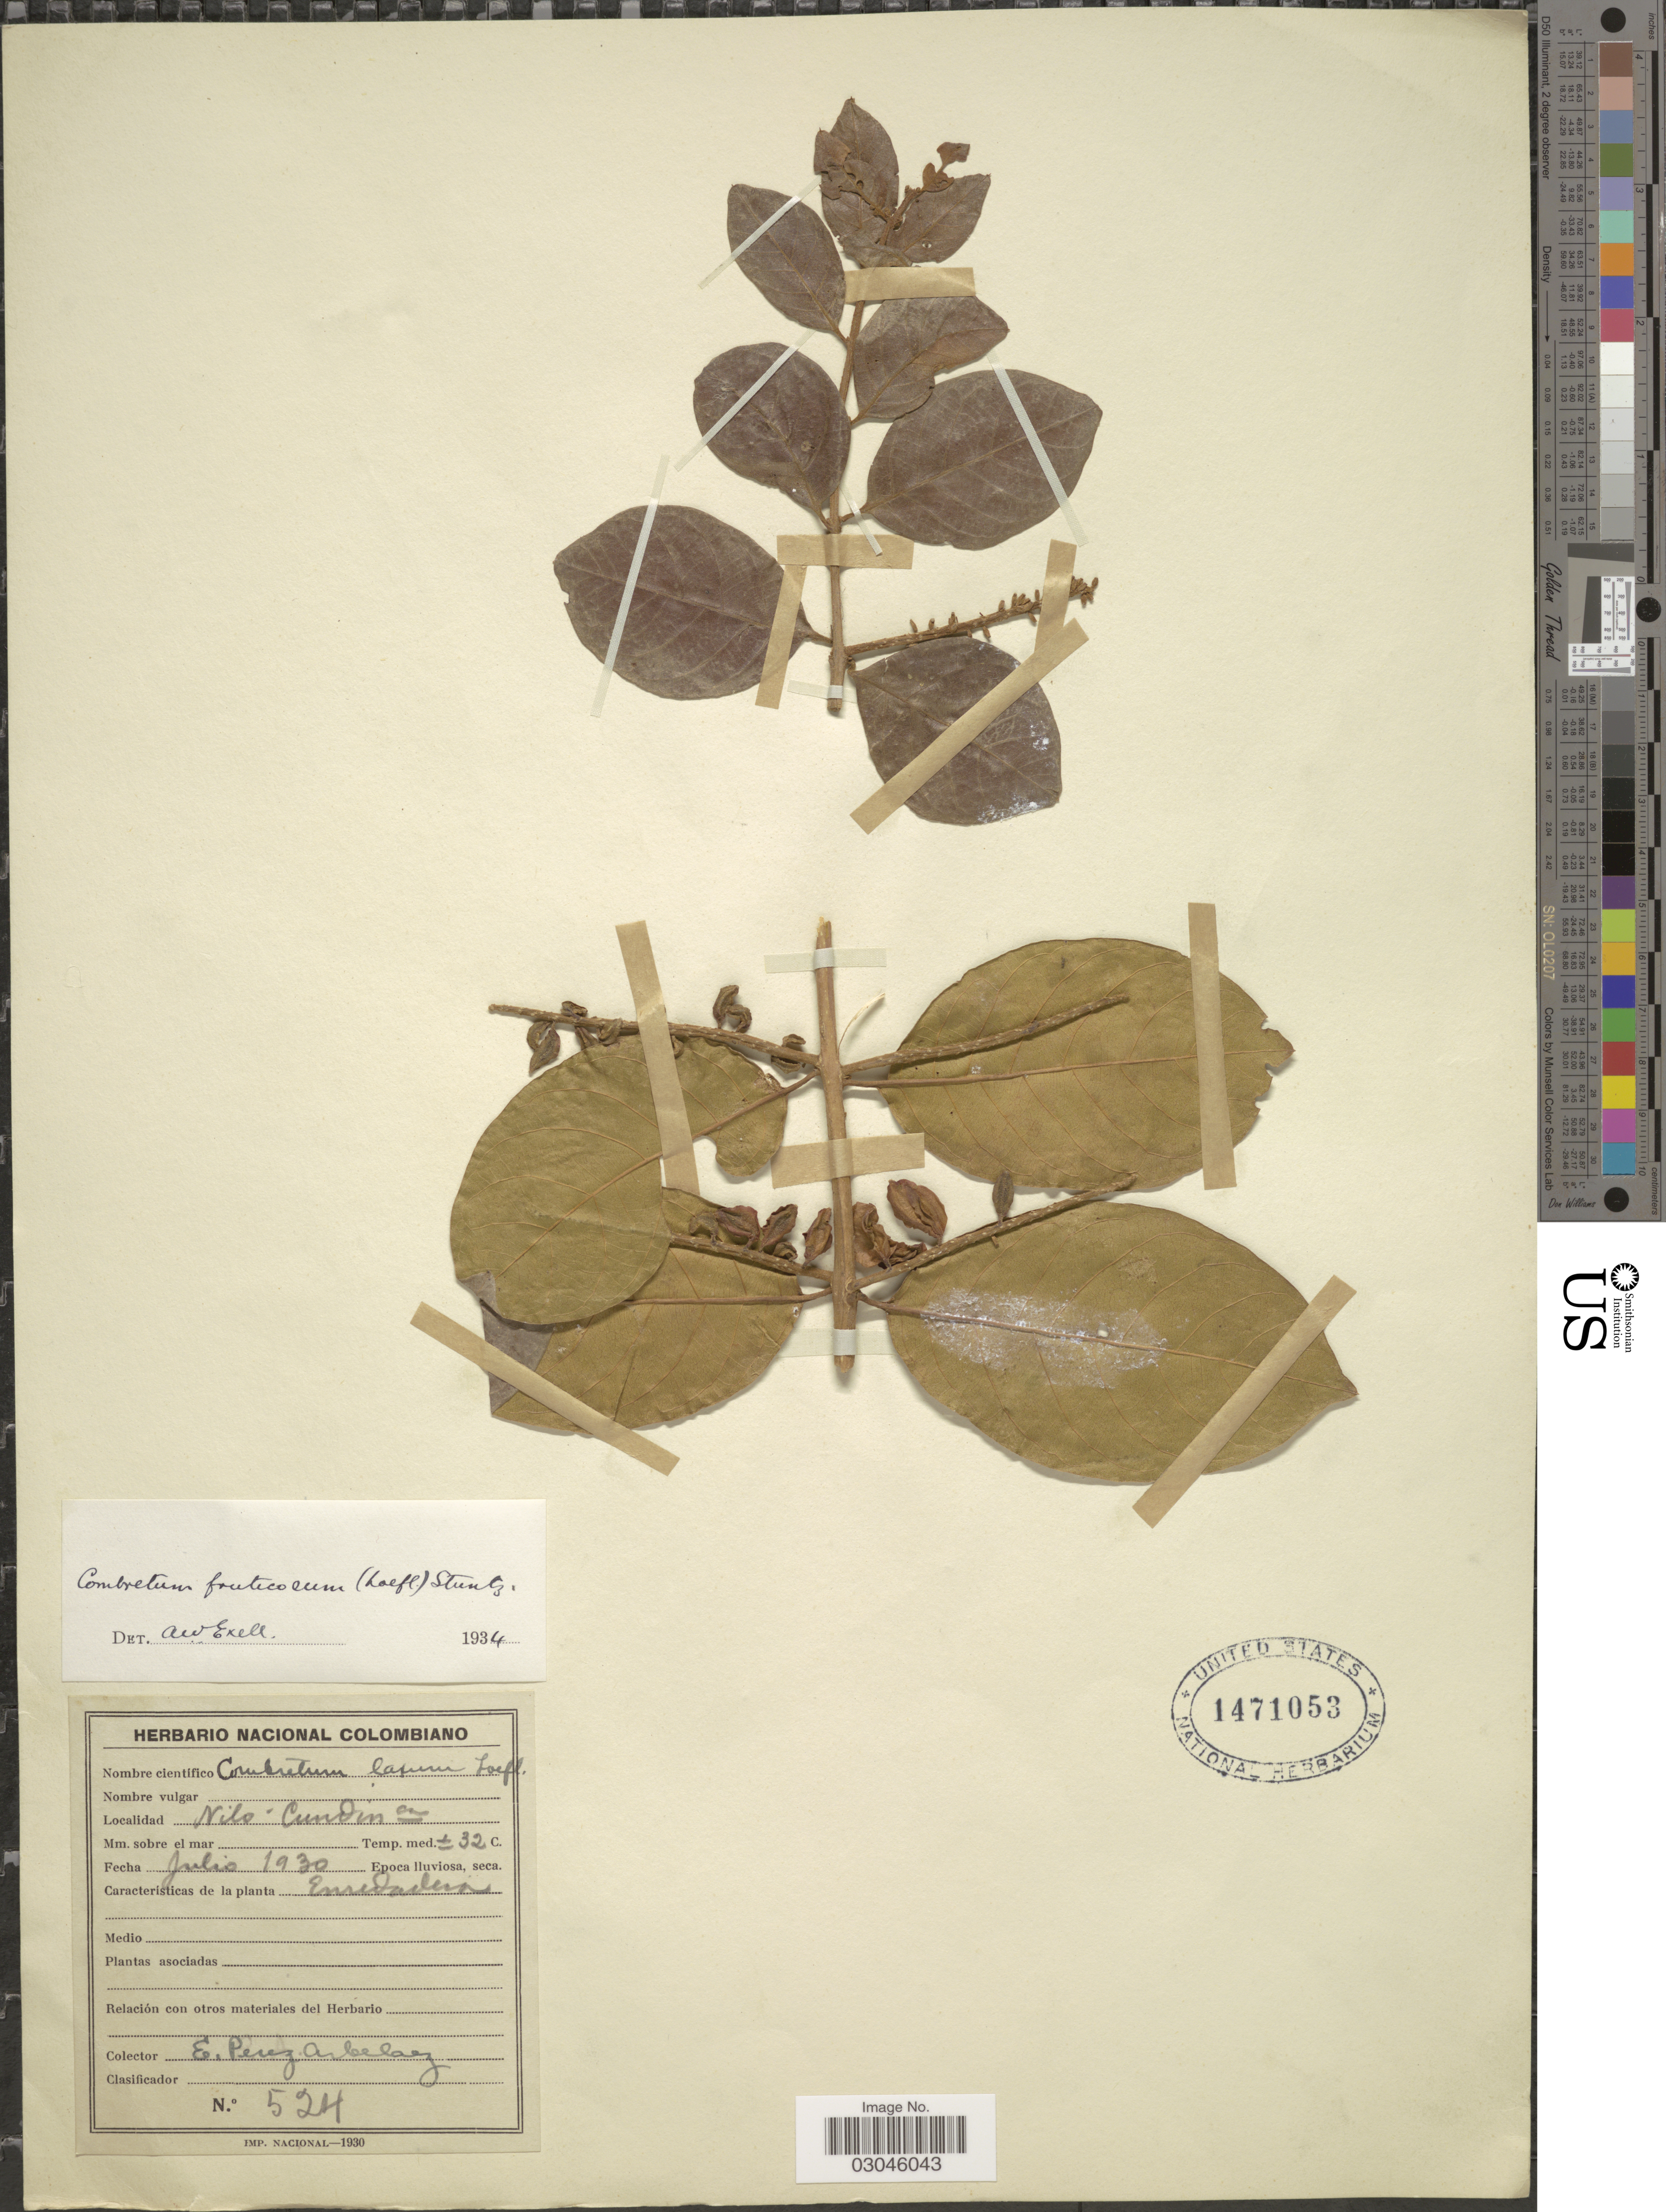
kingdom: Plantae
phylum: Tracheophyta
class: Magnoliopsida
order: Myrtales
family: Combretaceae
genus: Combretum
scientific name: Combretum fruticosum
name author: (Loefl.) Stuntz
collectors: E. Pérez Arbeláez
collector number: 524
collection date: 1930-07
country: Colombia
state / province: Cundinamarca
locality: Nilo.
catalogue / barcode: US 1471053